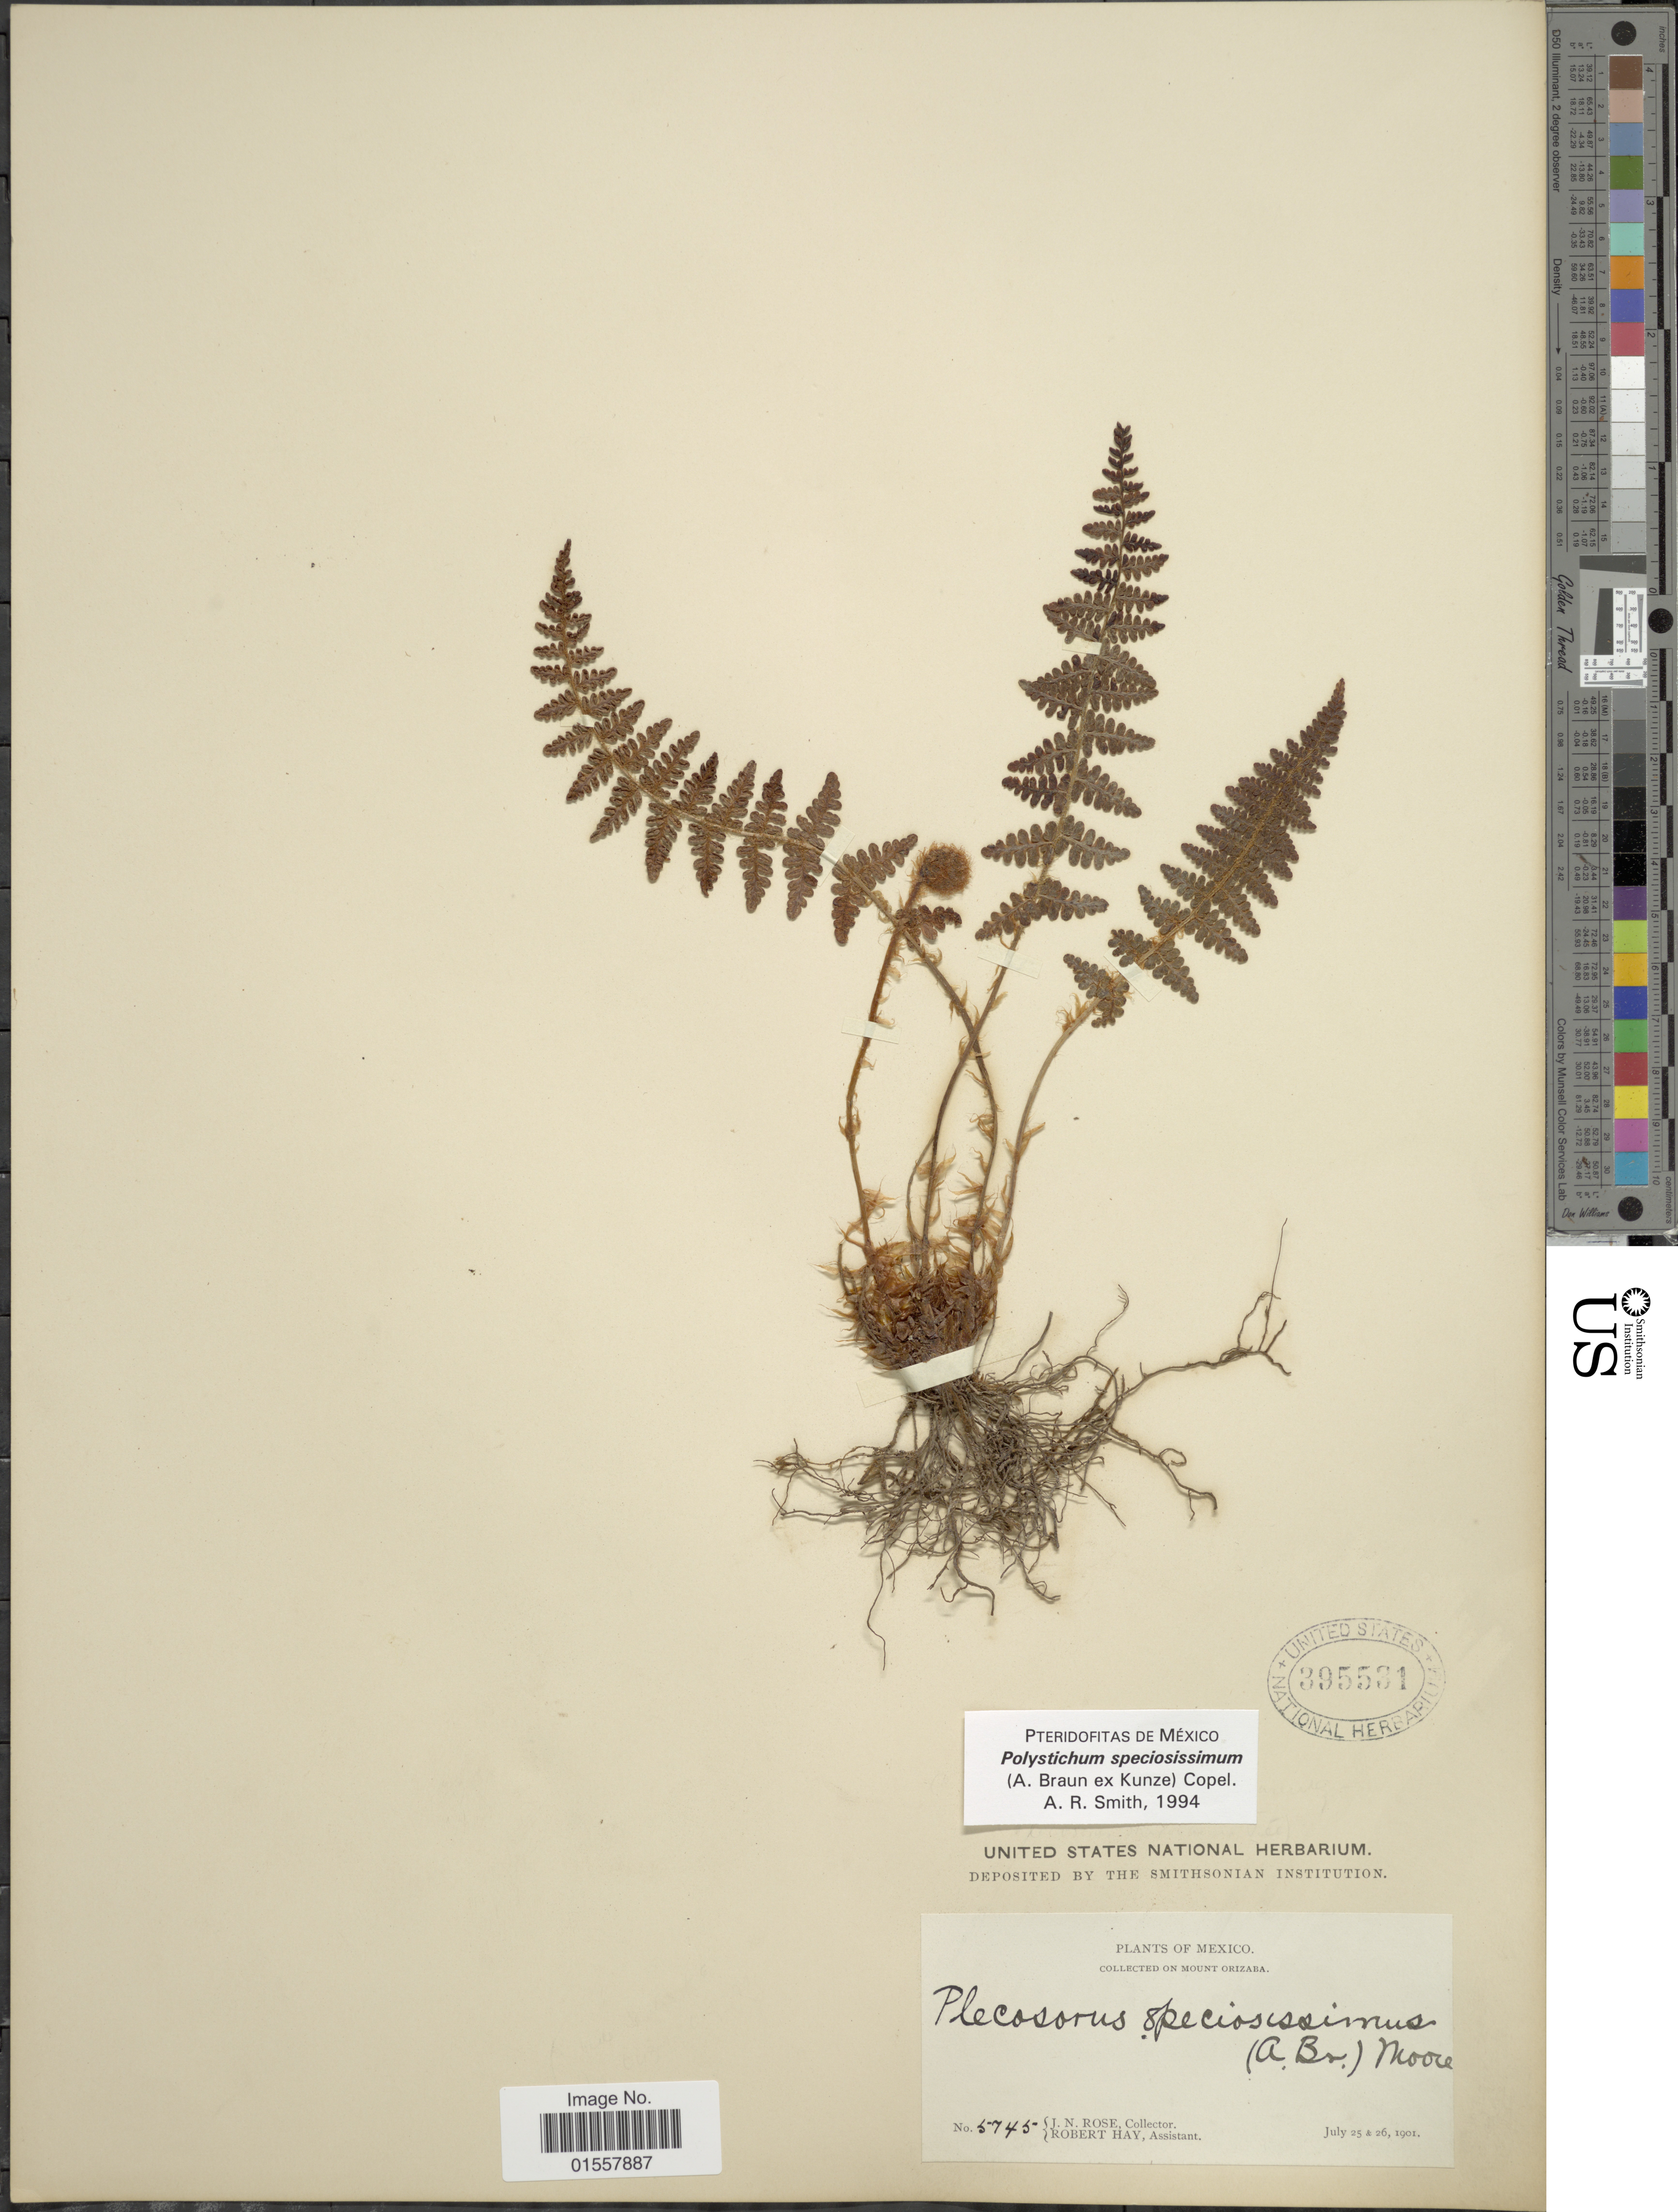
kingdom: Plantae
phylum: Tracheophyta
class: Polypodiopsida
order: Polypodiales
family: Dryopteridaceae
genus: Polystichum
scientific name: Polystichum speciosissimum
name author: (A. Braun ex Kunze) Copel.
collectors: J. N. Rose & R. Hay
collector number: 5745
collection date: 1901-07-25/1901-07-26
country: Mexico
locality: Mount Orizaba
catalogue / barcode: US 395531